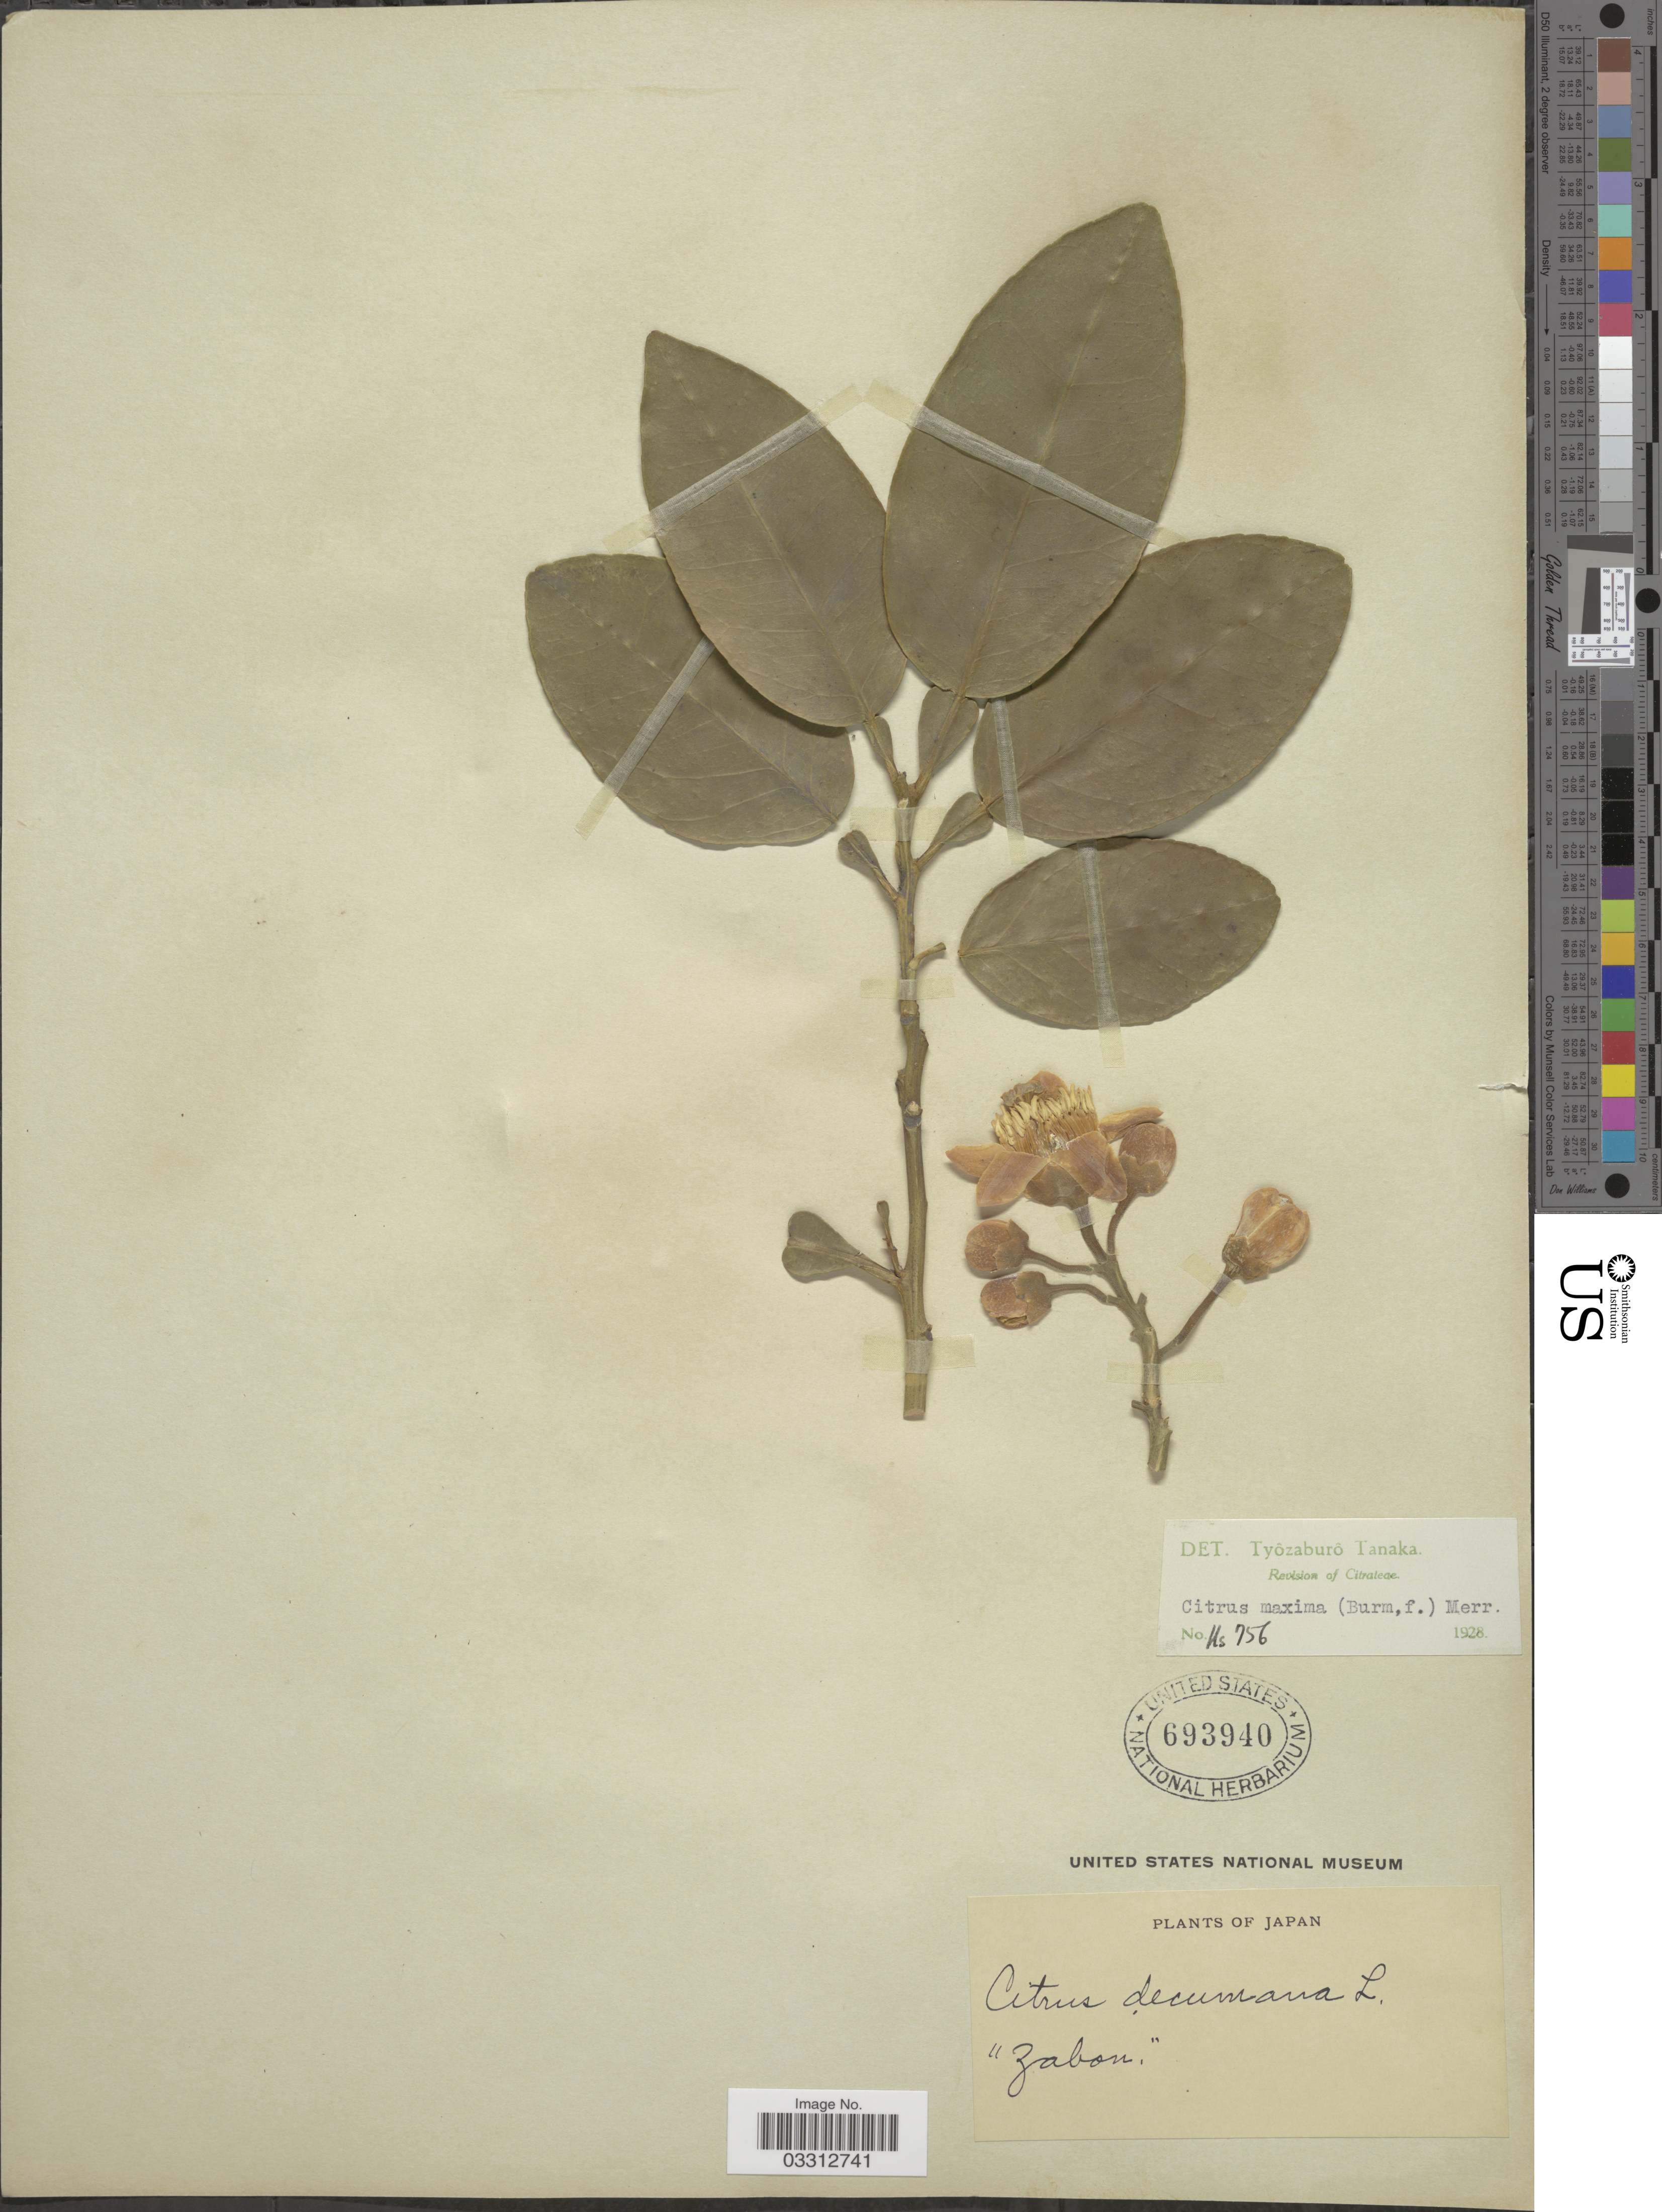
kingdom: Plantae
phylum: Tracheophyta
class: Magnoliopsida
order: Sapindales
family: Rutaceae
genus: Citrus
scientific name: Citrus maxima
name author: (Burm.) Merr.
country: Japan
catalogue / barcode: US 693940